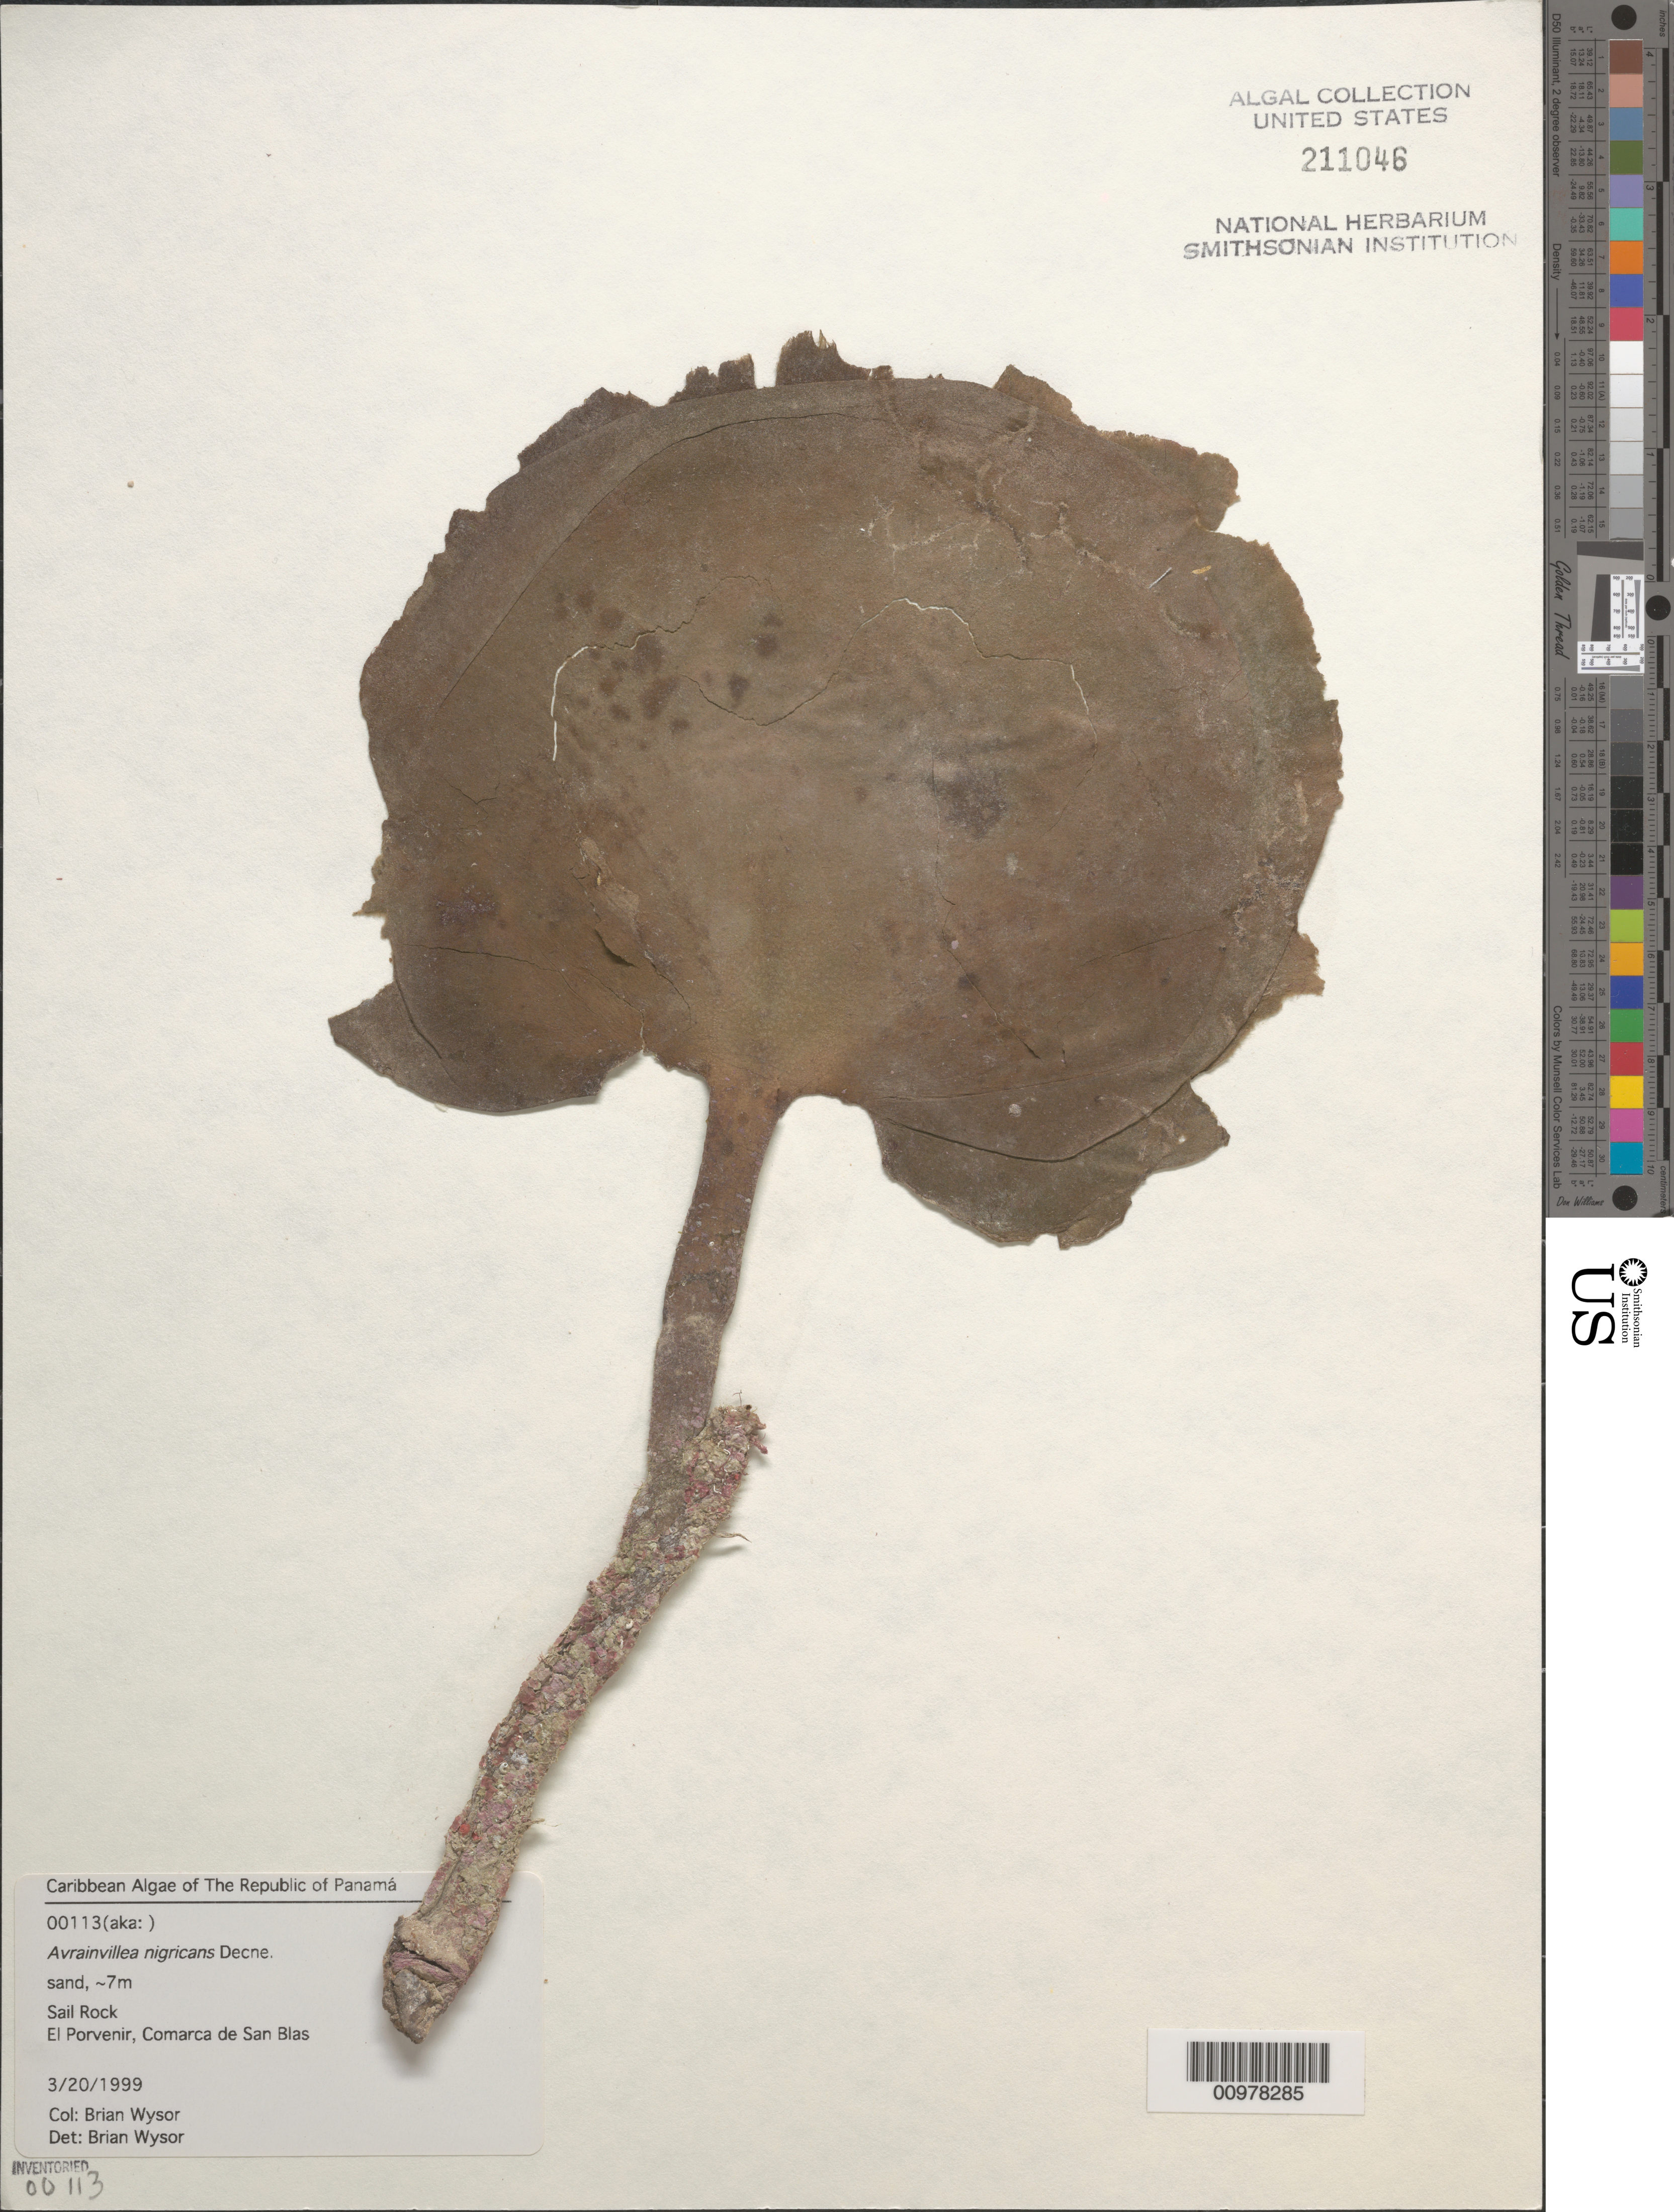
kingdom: Plantae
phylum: Chlorophyta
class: Ulvophyceae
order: Bryopsidales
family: Dichotomosiphonaceae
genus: Avrainvillea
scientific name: Avrainvillea nigricans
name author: Decne.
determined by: Wysor, B.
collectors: B. Wysor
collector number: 00113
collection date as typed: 20 Mar 1999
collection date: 1999-03-20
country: Panama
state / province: Kuna Yala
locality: Sail Rock, El Porvenir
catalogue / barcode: US 211046